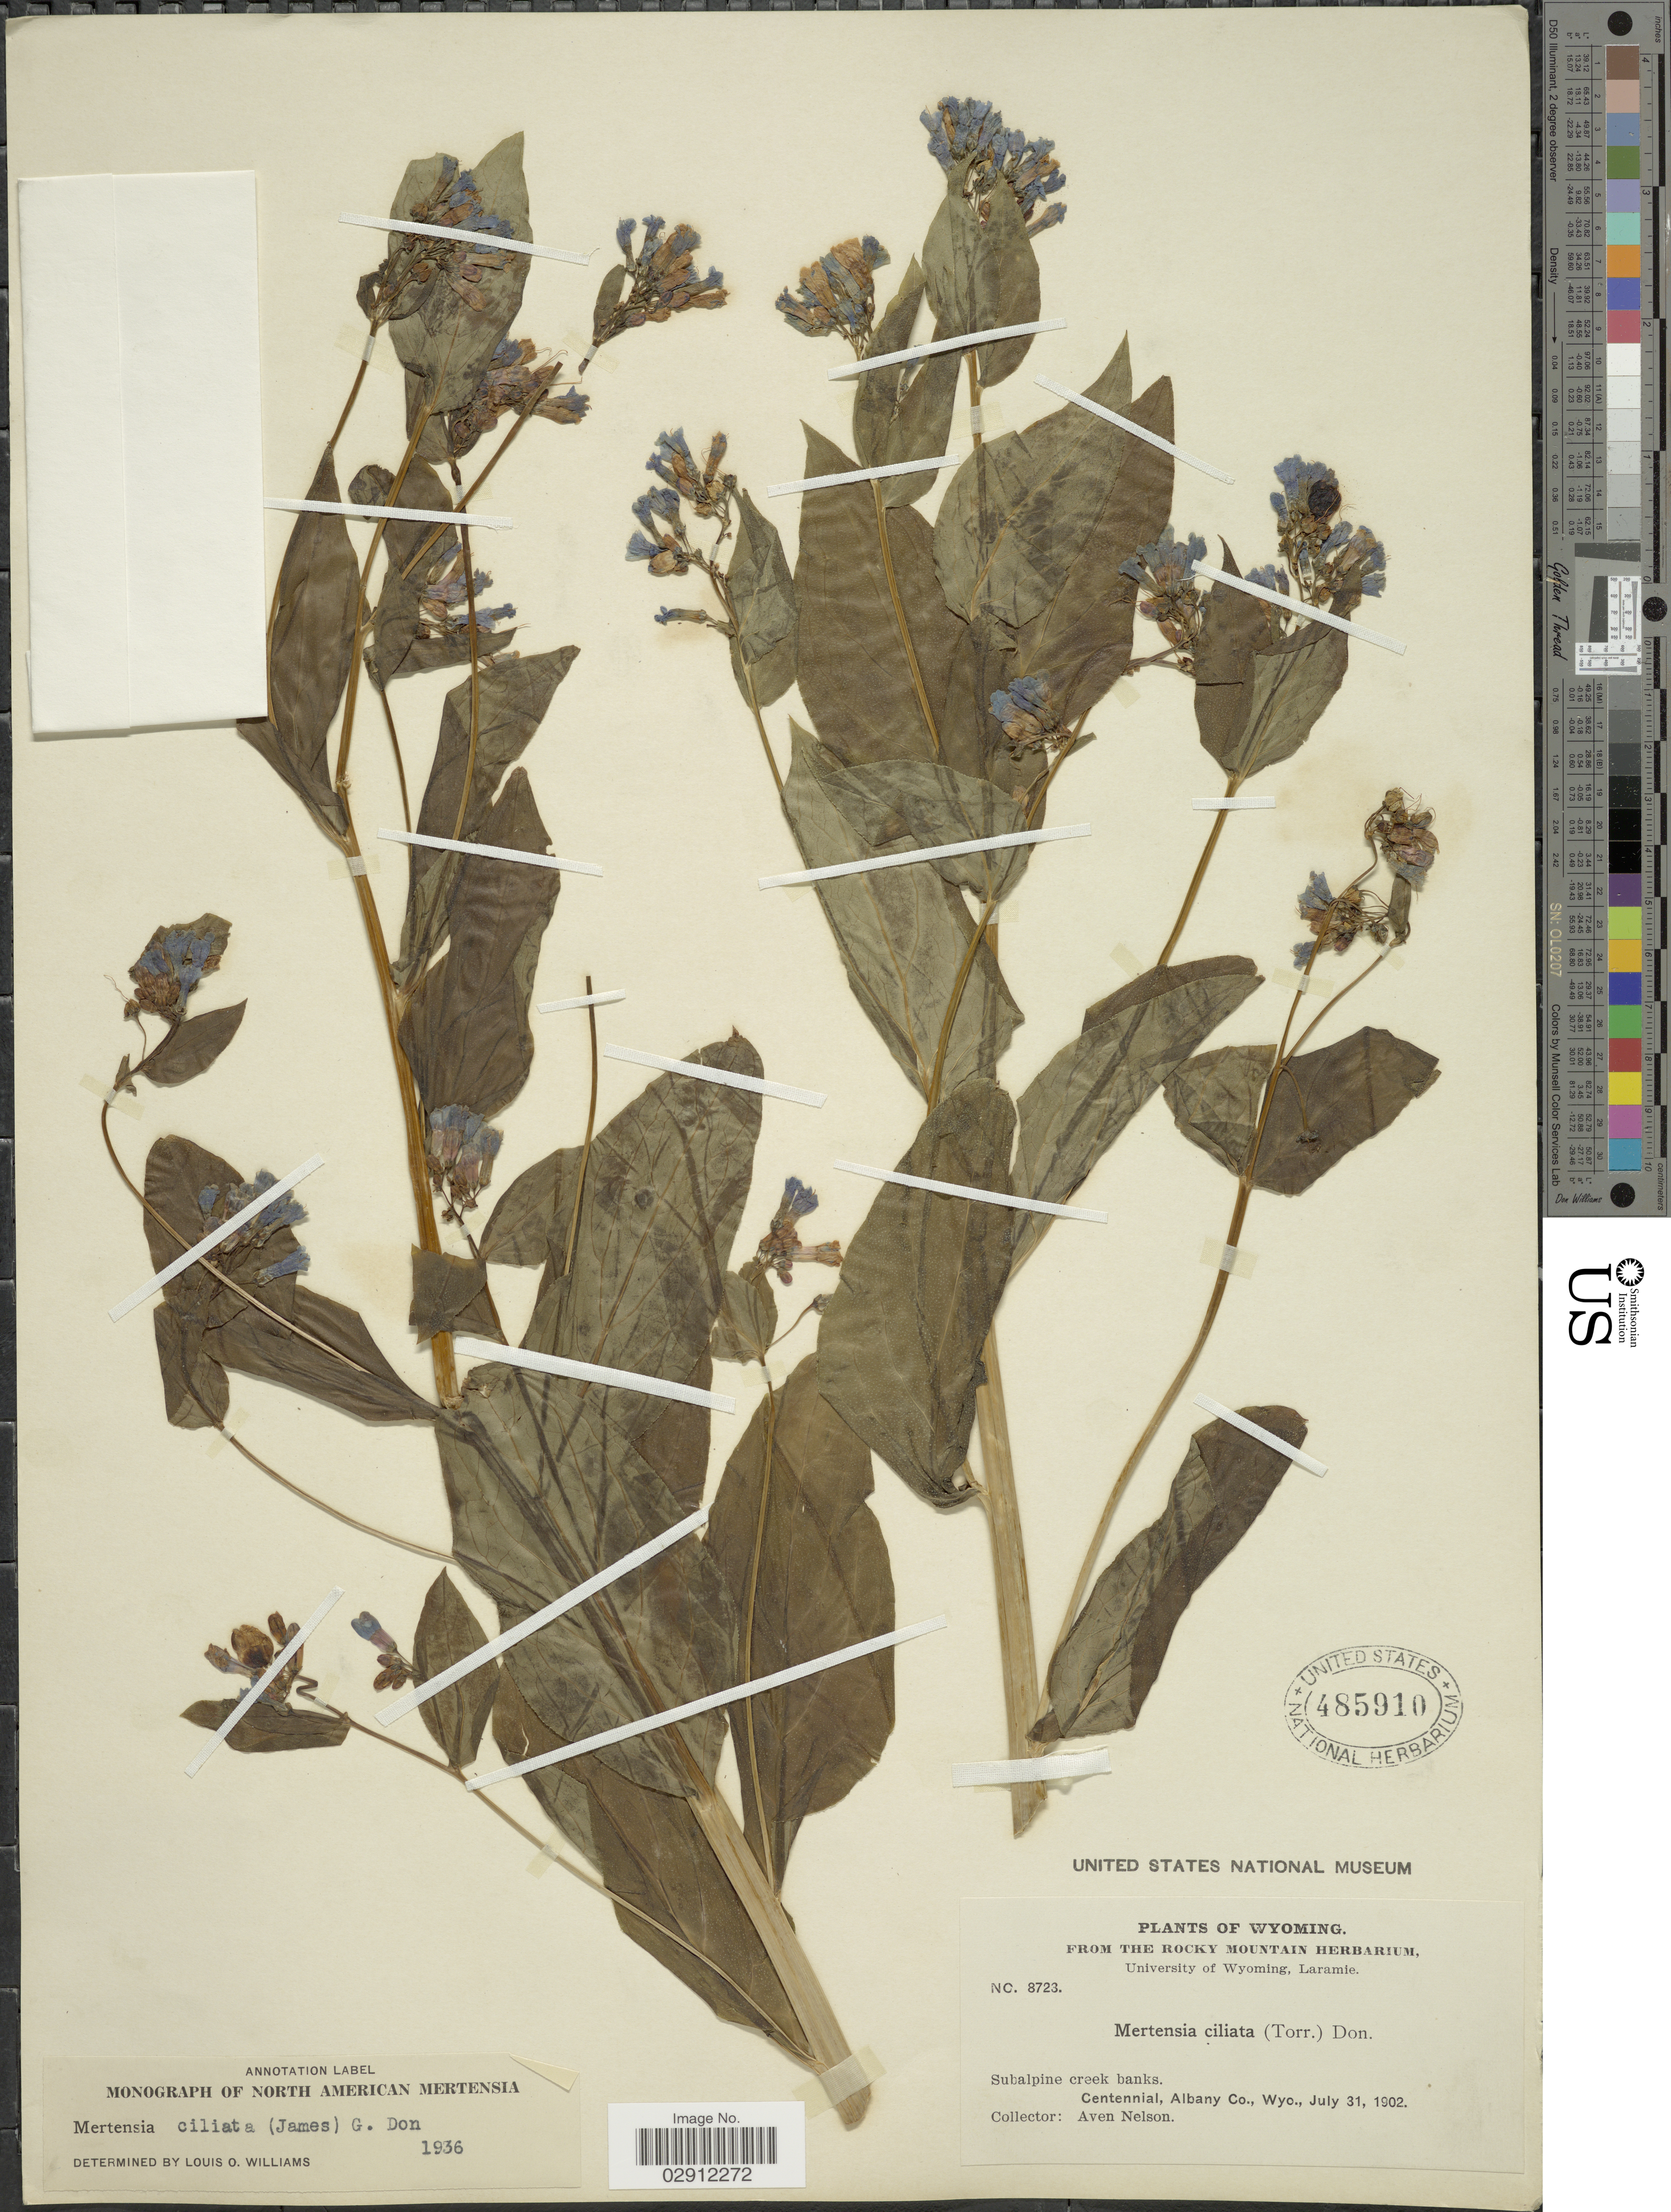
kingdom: Plantae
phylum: Tracheophyta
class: Magnoliopsida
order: Boraginales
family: Boraginaceae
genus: Mertensia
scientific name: Mertensia ciliata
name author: (James) G. Don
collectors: A. Nelson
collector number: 8723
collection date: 1902-07-31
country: United States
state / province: Wyoming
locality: Centennial, Albany Co., Wyo.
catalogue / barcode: US 485910